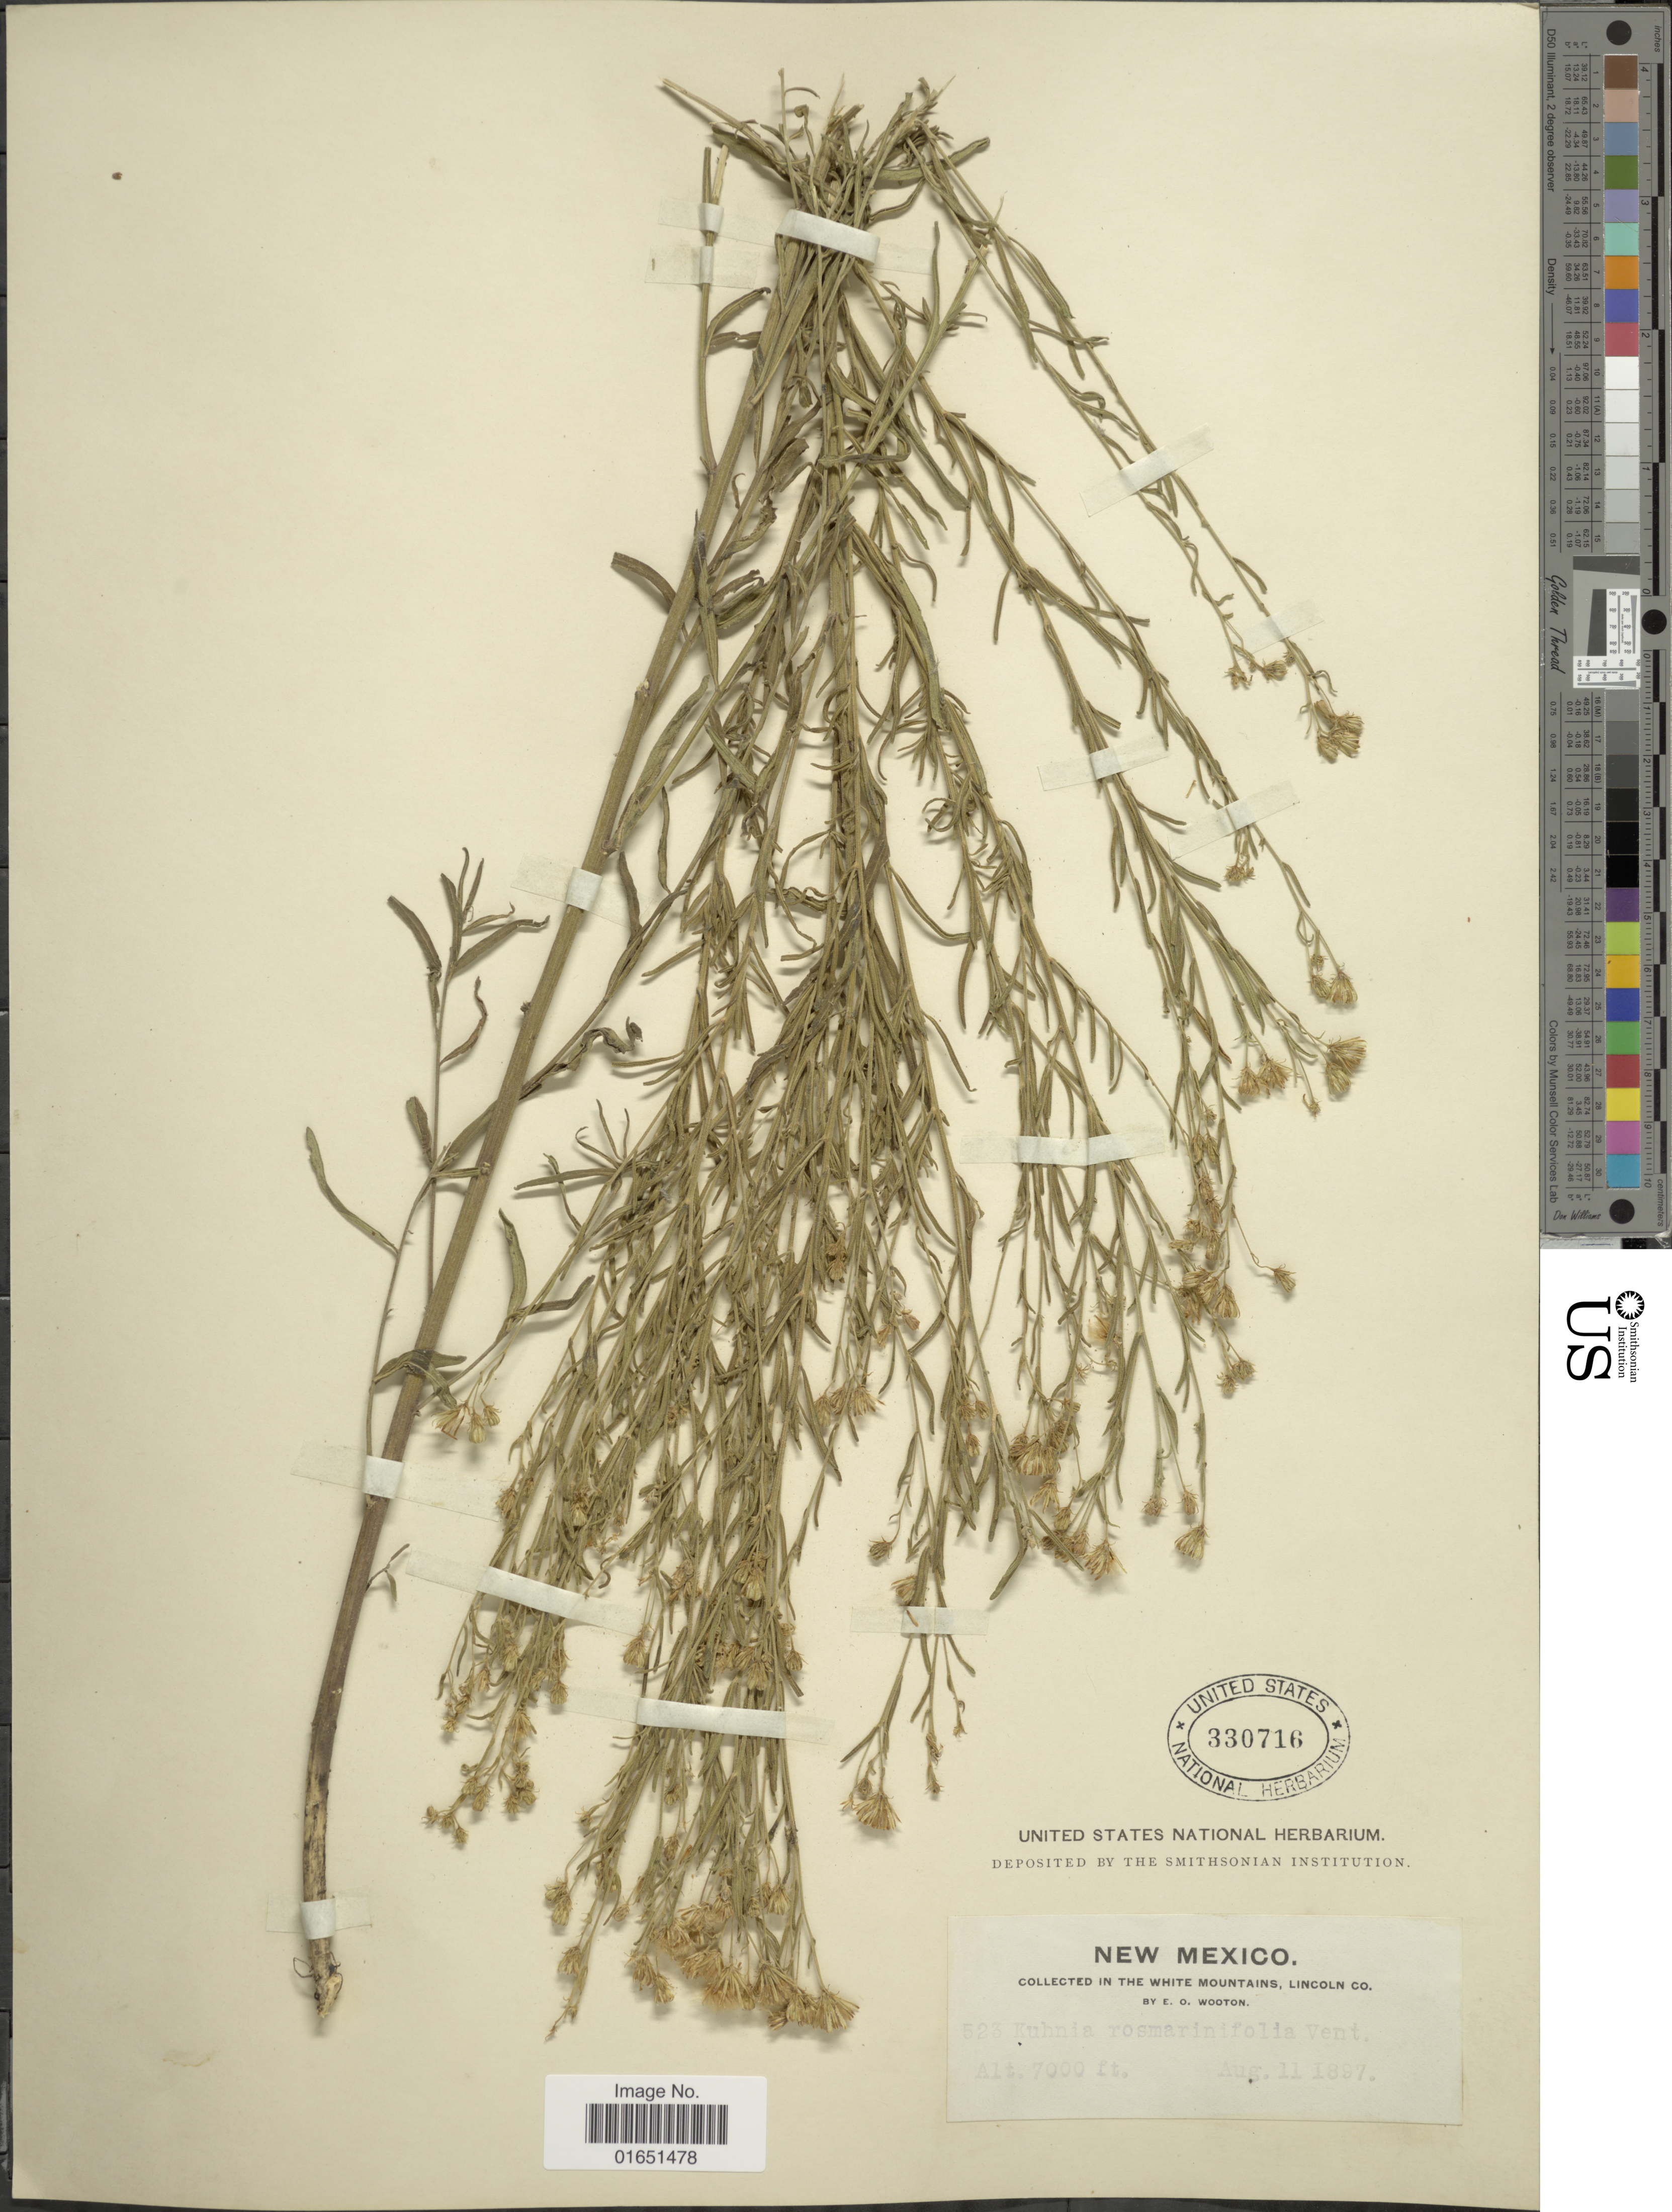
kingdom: Plantae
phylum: Tracheophyta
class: Magnoliopsida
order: Asterales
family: Asteraceae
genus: Brickellia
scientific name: Brickellia rosmarinifolia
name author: (Vent.) W.A. Weber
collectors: E. O. Wooton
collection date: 1897-08-11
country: United States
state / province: New Mexico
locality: In the White Mountains, Lincoln Co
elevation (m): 2134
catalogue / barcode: US 330716